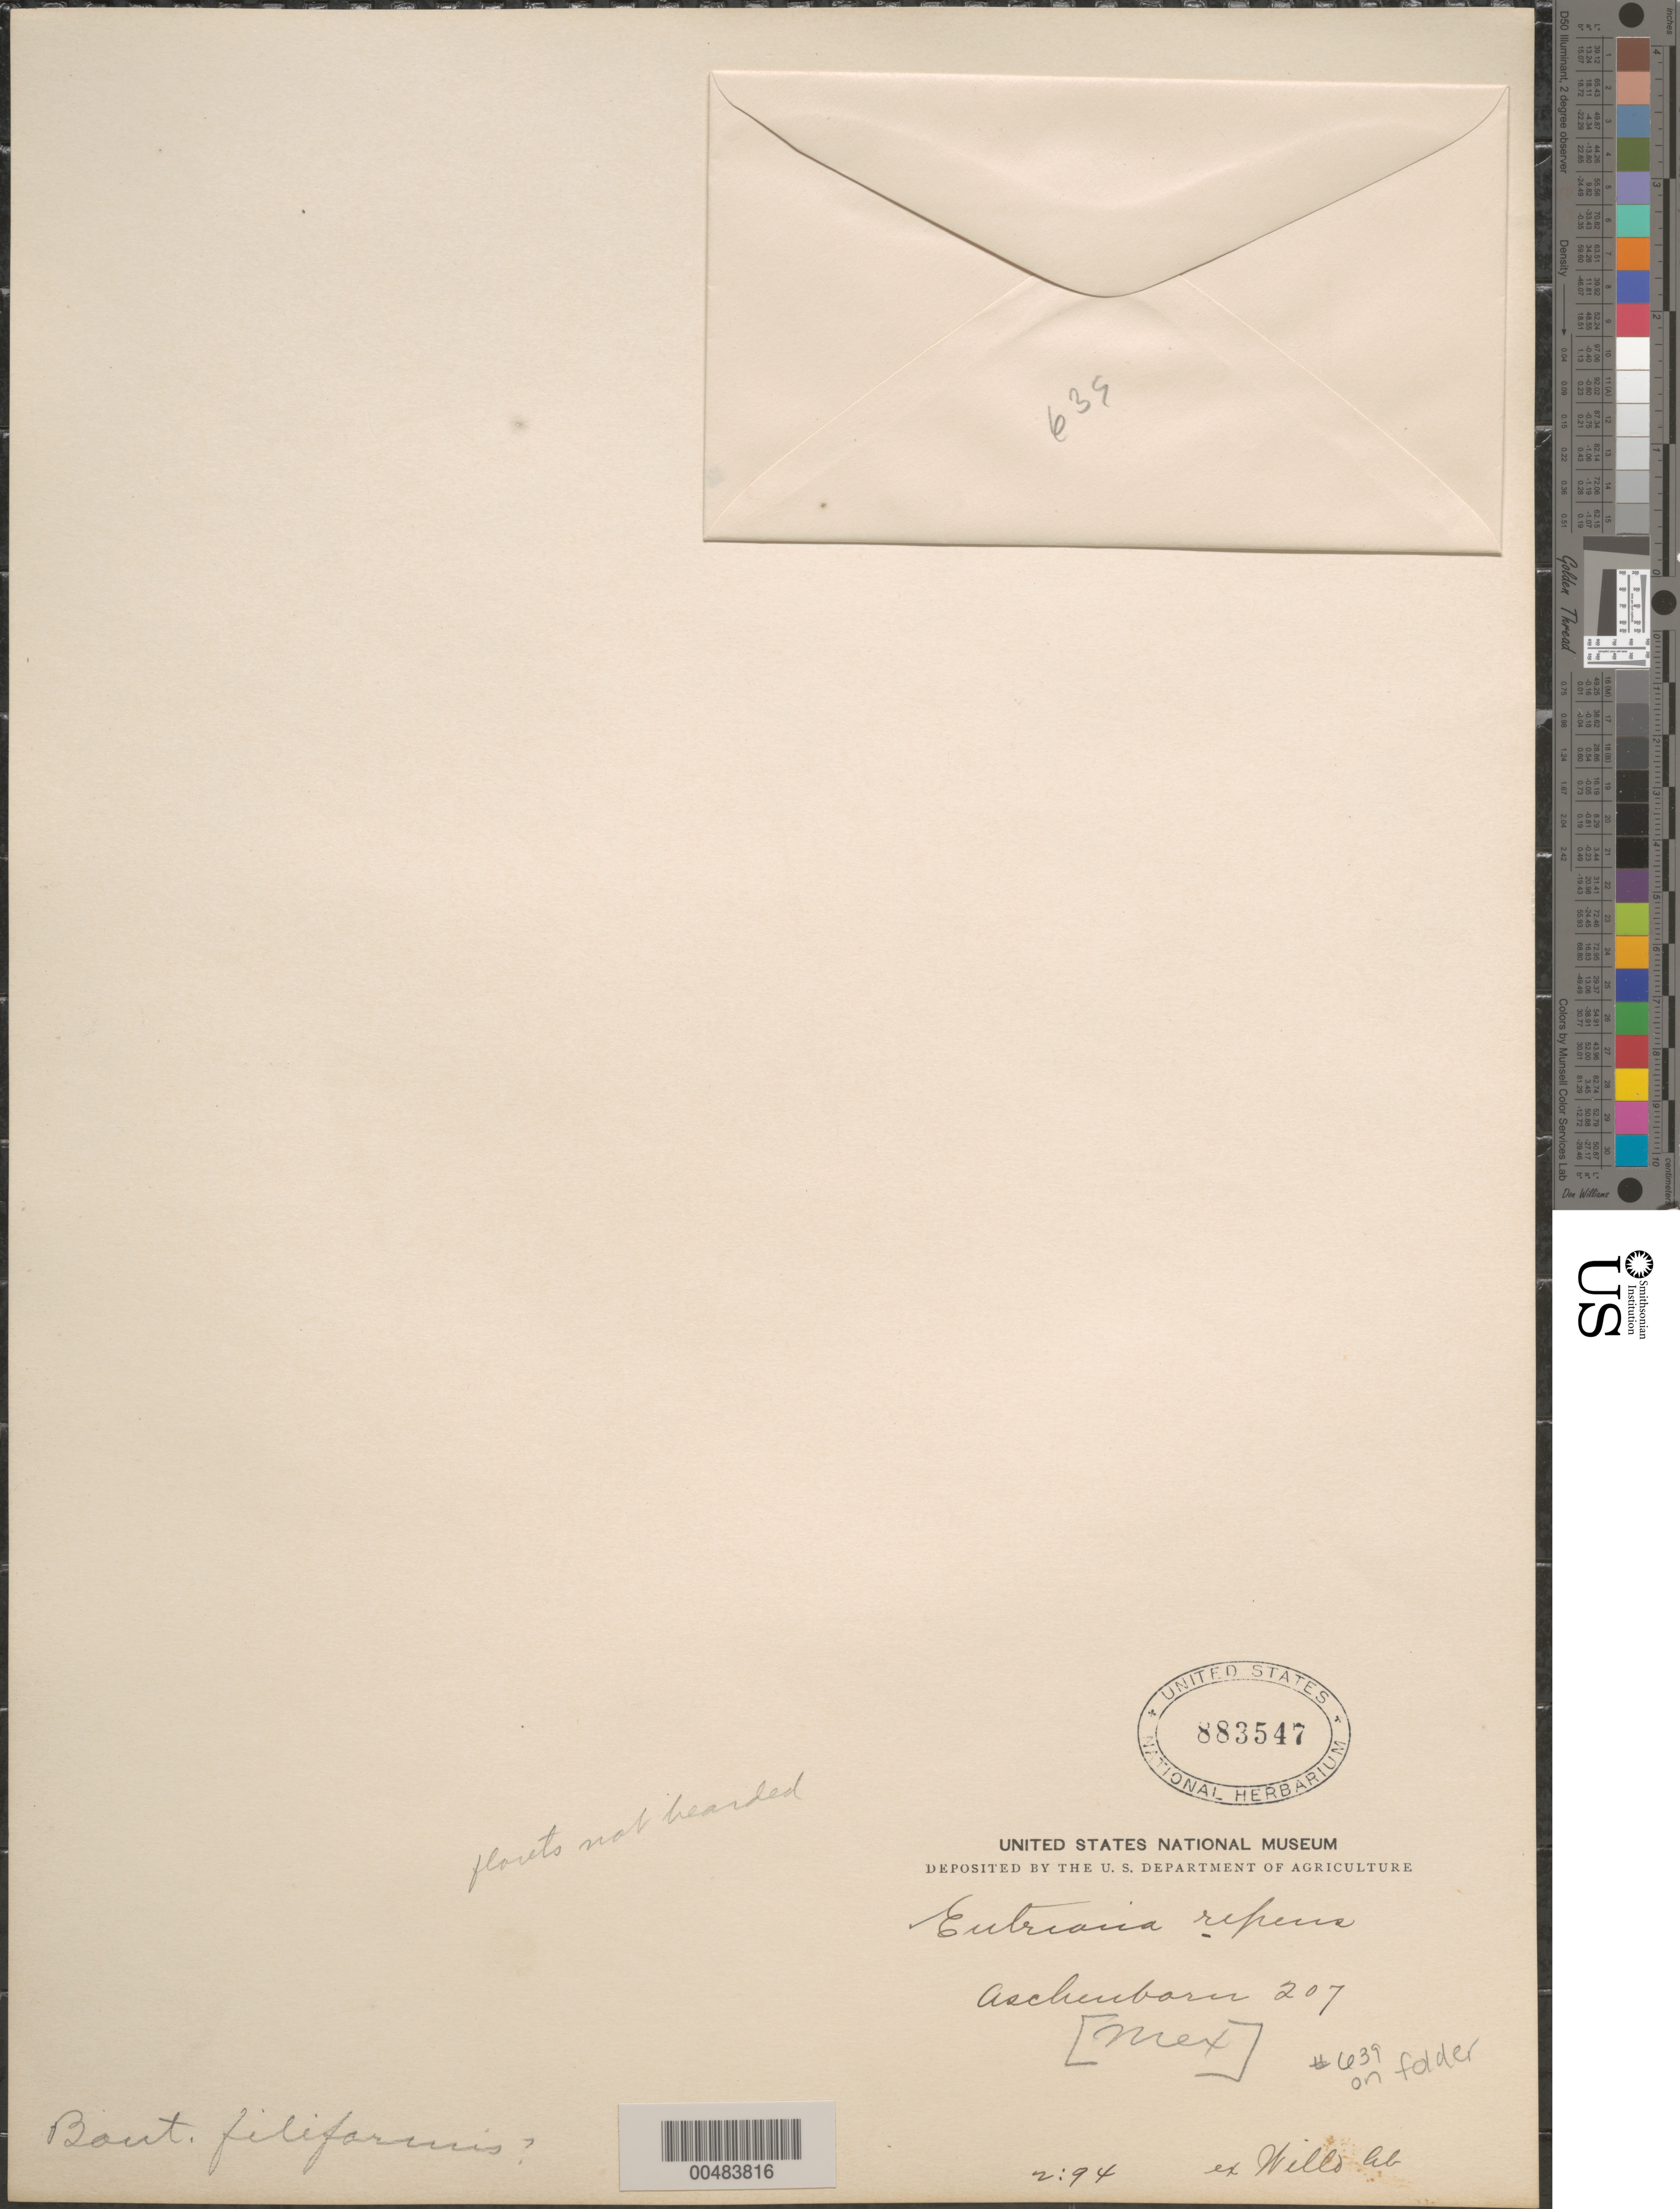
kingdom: Plantae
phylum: Tracheophyta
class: Liliopsida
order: Poales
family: Poaceae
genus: Bouteloua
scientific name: Bouteloua repens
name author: (Kunth) Scribn. & Merr.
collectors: A. Aschenborn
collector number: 207/639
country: Mexico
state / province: Durango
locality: San Ramon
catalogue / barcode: US 883547